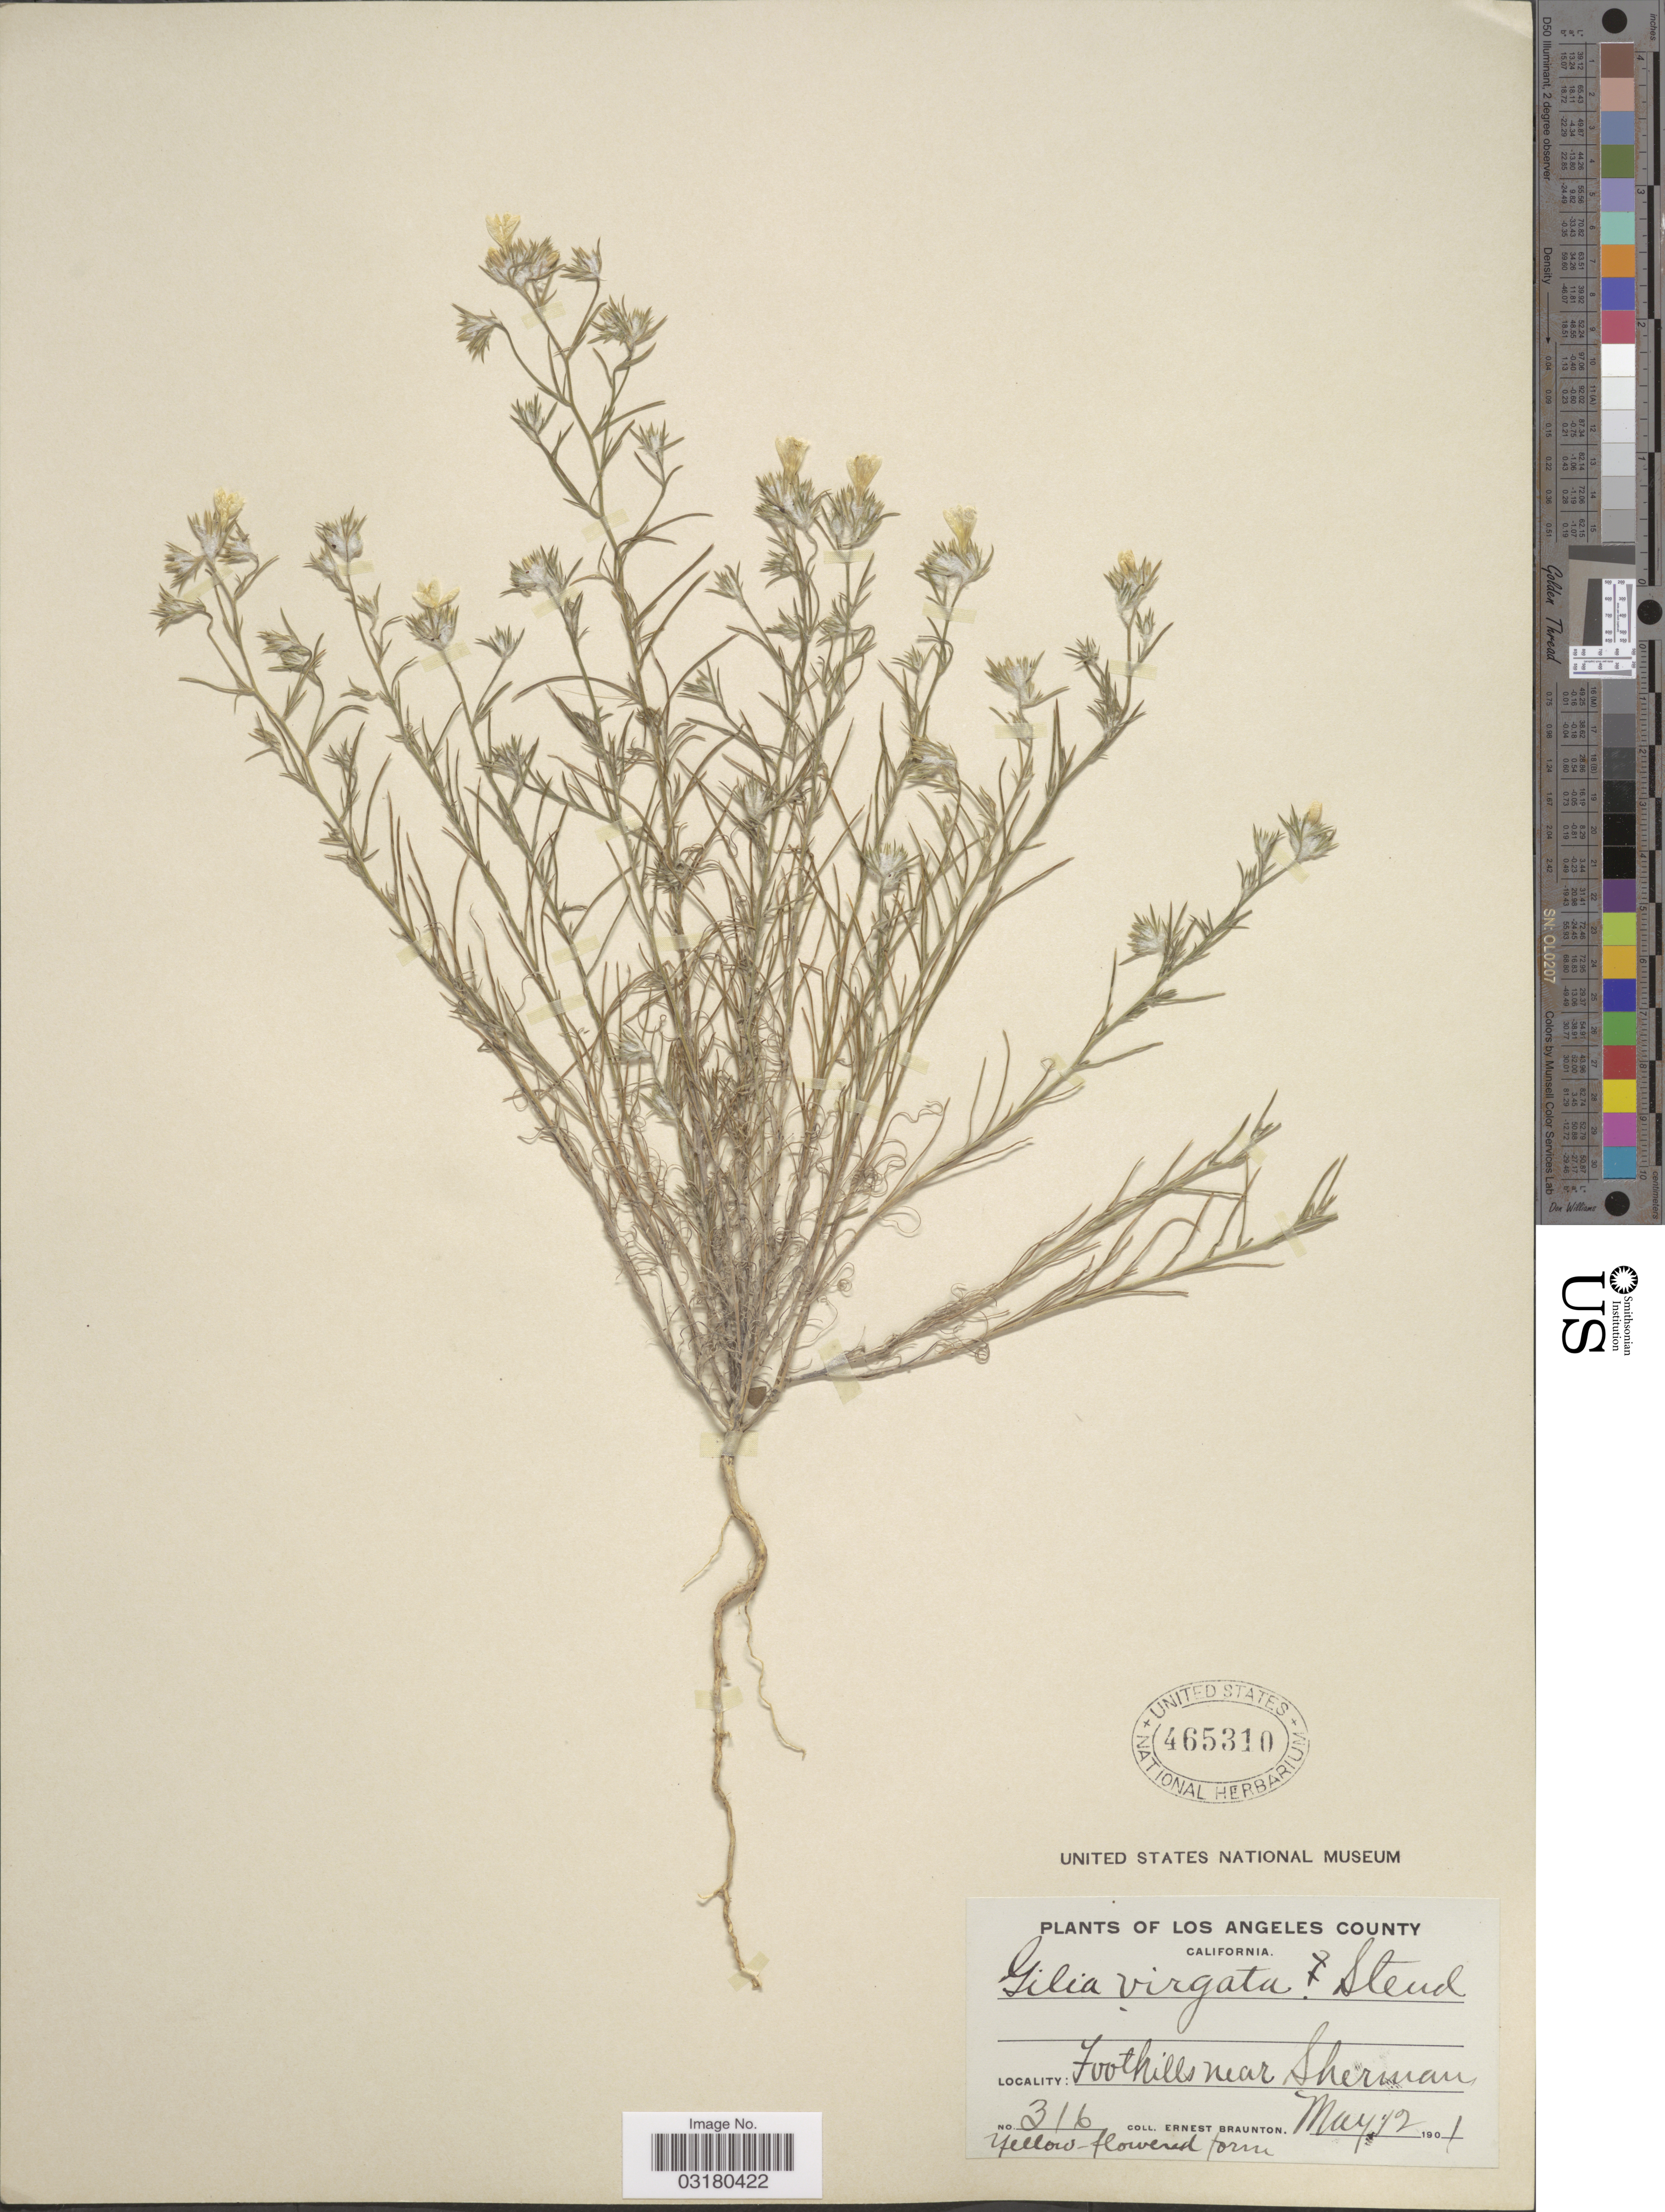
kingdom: Plantae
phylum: Tracheophyta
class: Magnoliopsida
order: Ericales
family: Polemoniaceae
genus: Eriastrum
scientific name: Eriastrum sapphirinum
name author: (Eastw.) H. Mason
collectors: E. Braunton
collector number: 316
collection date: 1901-05-12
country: United States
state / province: California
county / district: Los Angeles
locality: Los Angeles County. Foothills near Sherman.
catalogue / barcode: US 465310